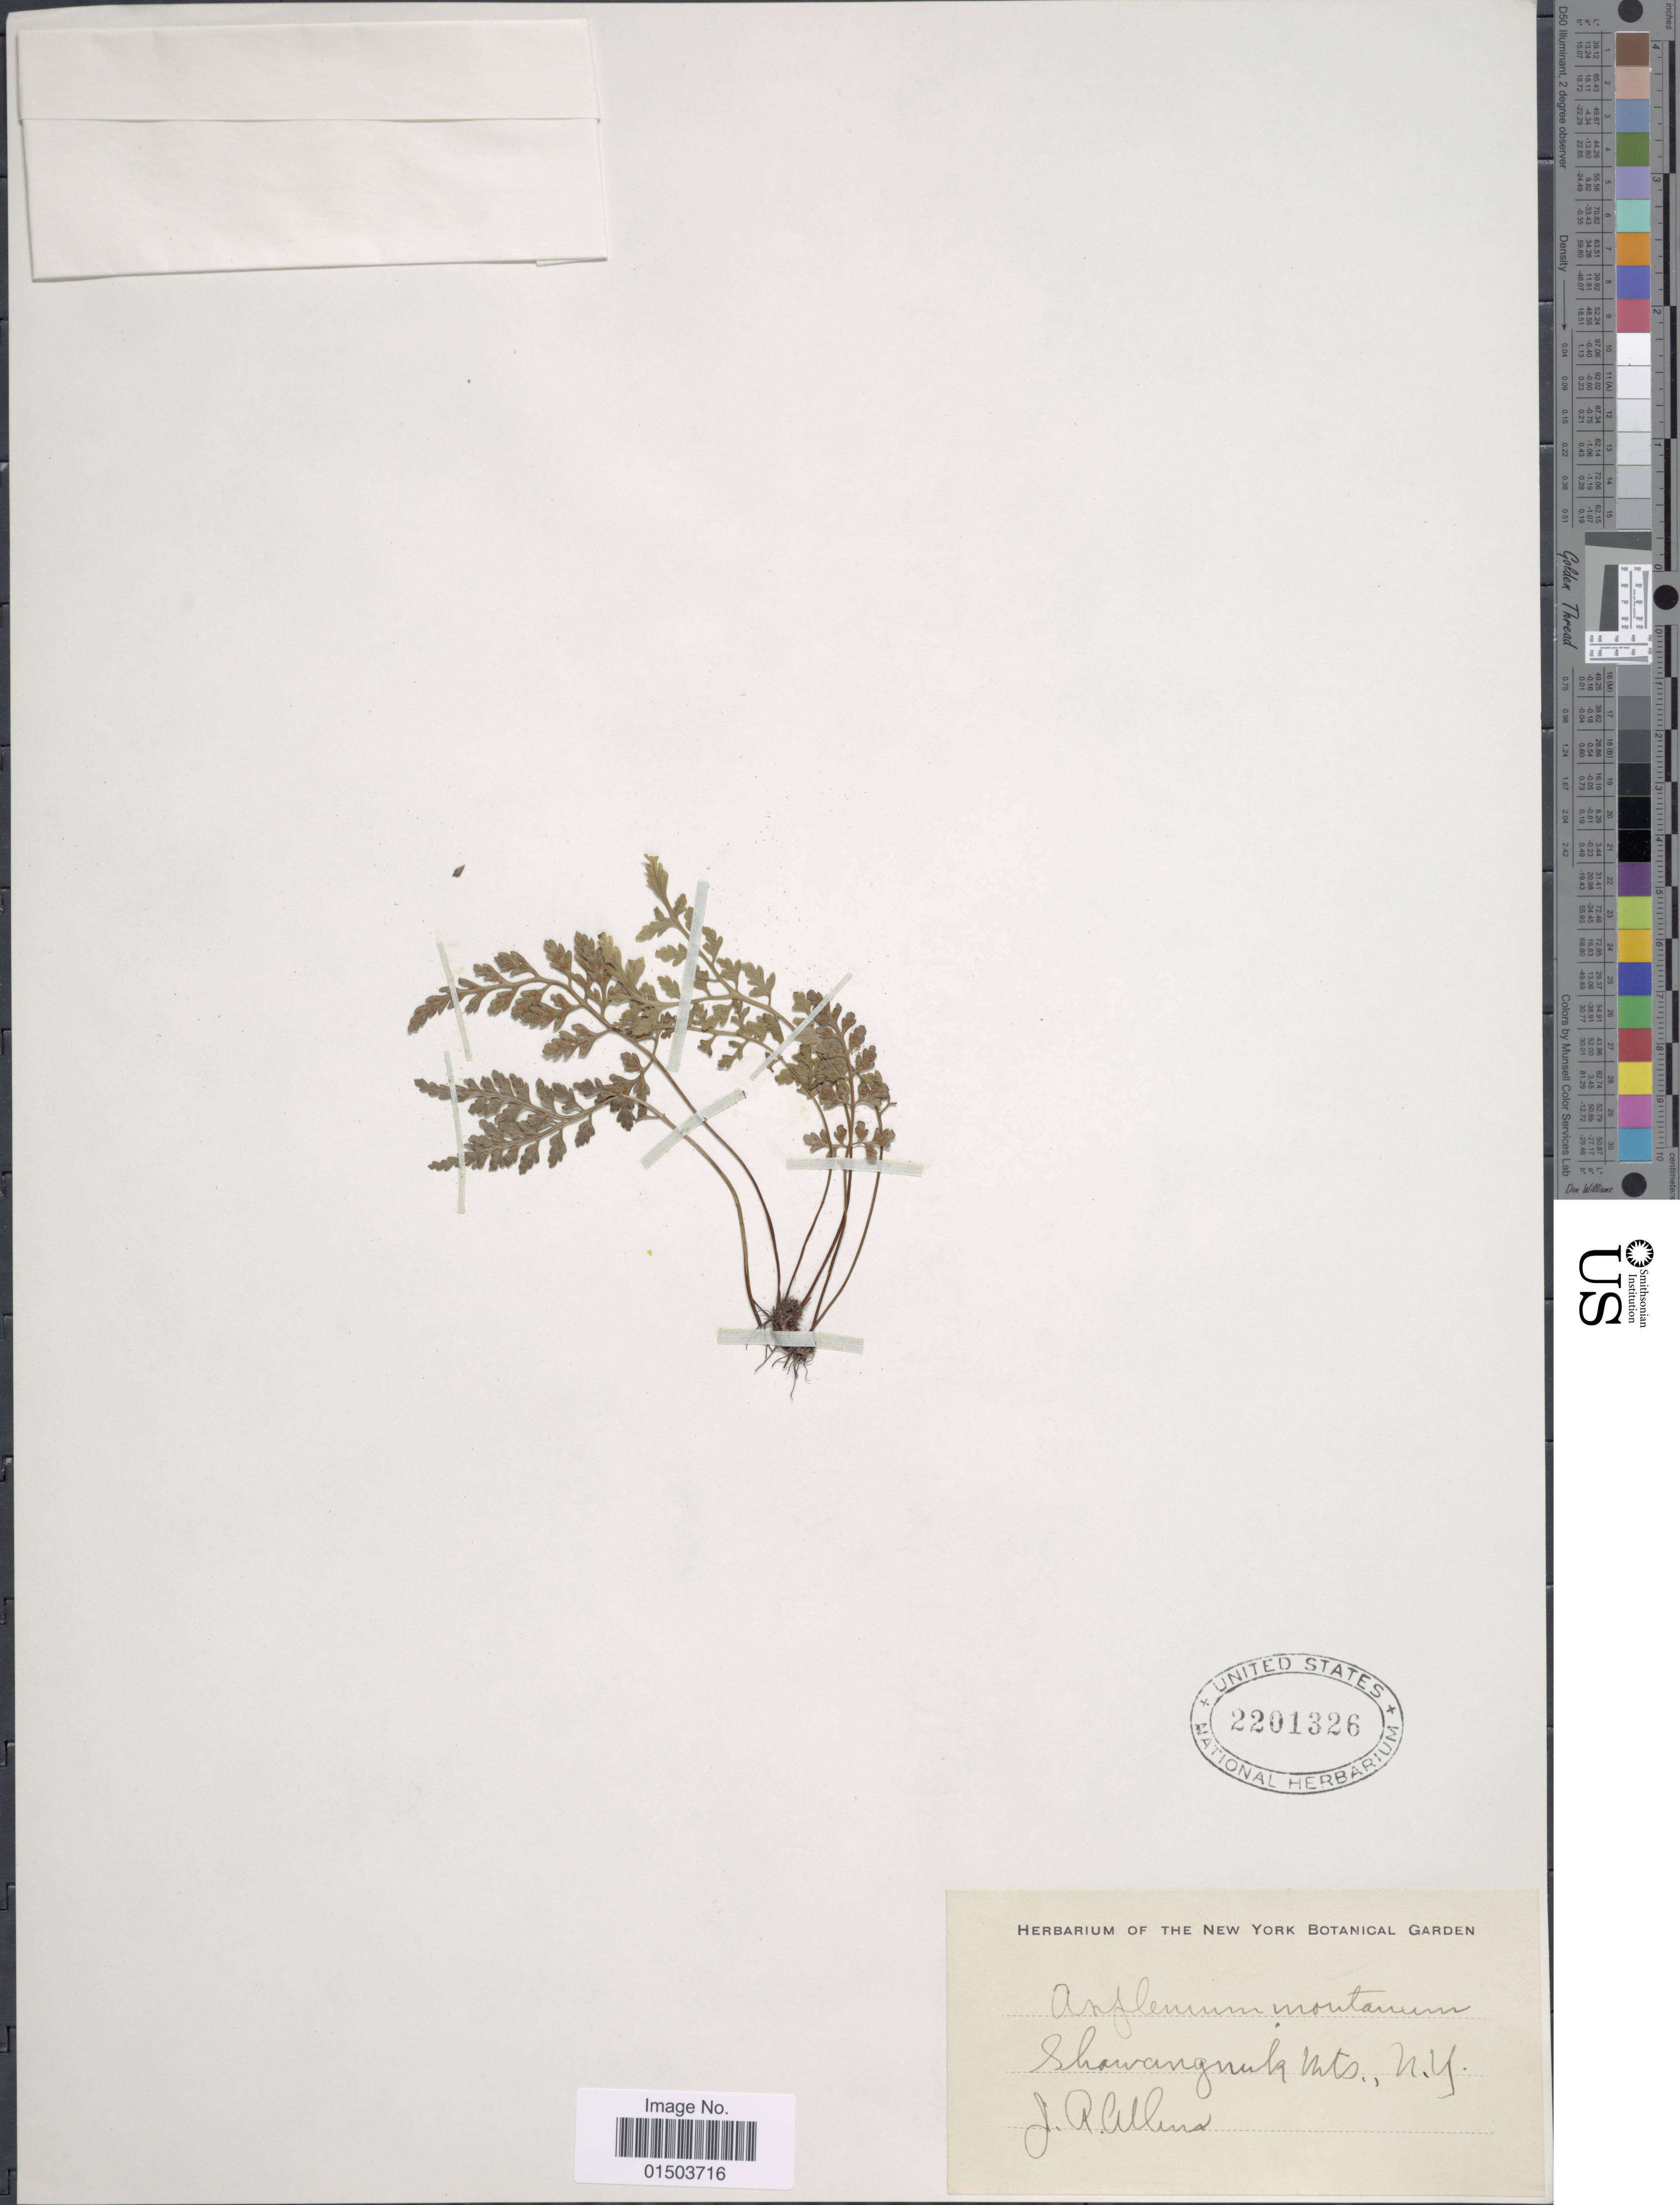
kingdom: Plantae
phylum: Tracheophyta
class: Polypodiopsida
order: Polypodiales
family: Aspleniaceae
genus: Asplenium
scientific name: Asplenium montanum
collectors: J. A. Allen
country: United States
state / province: New York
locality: Shawangunk Mts.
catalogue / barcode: US 2201326